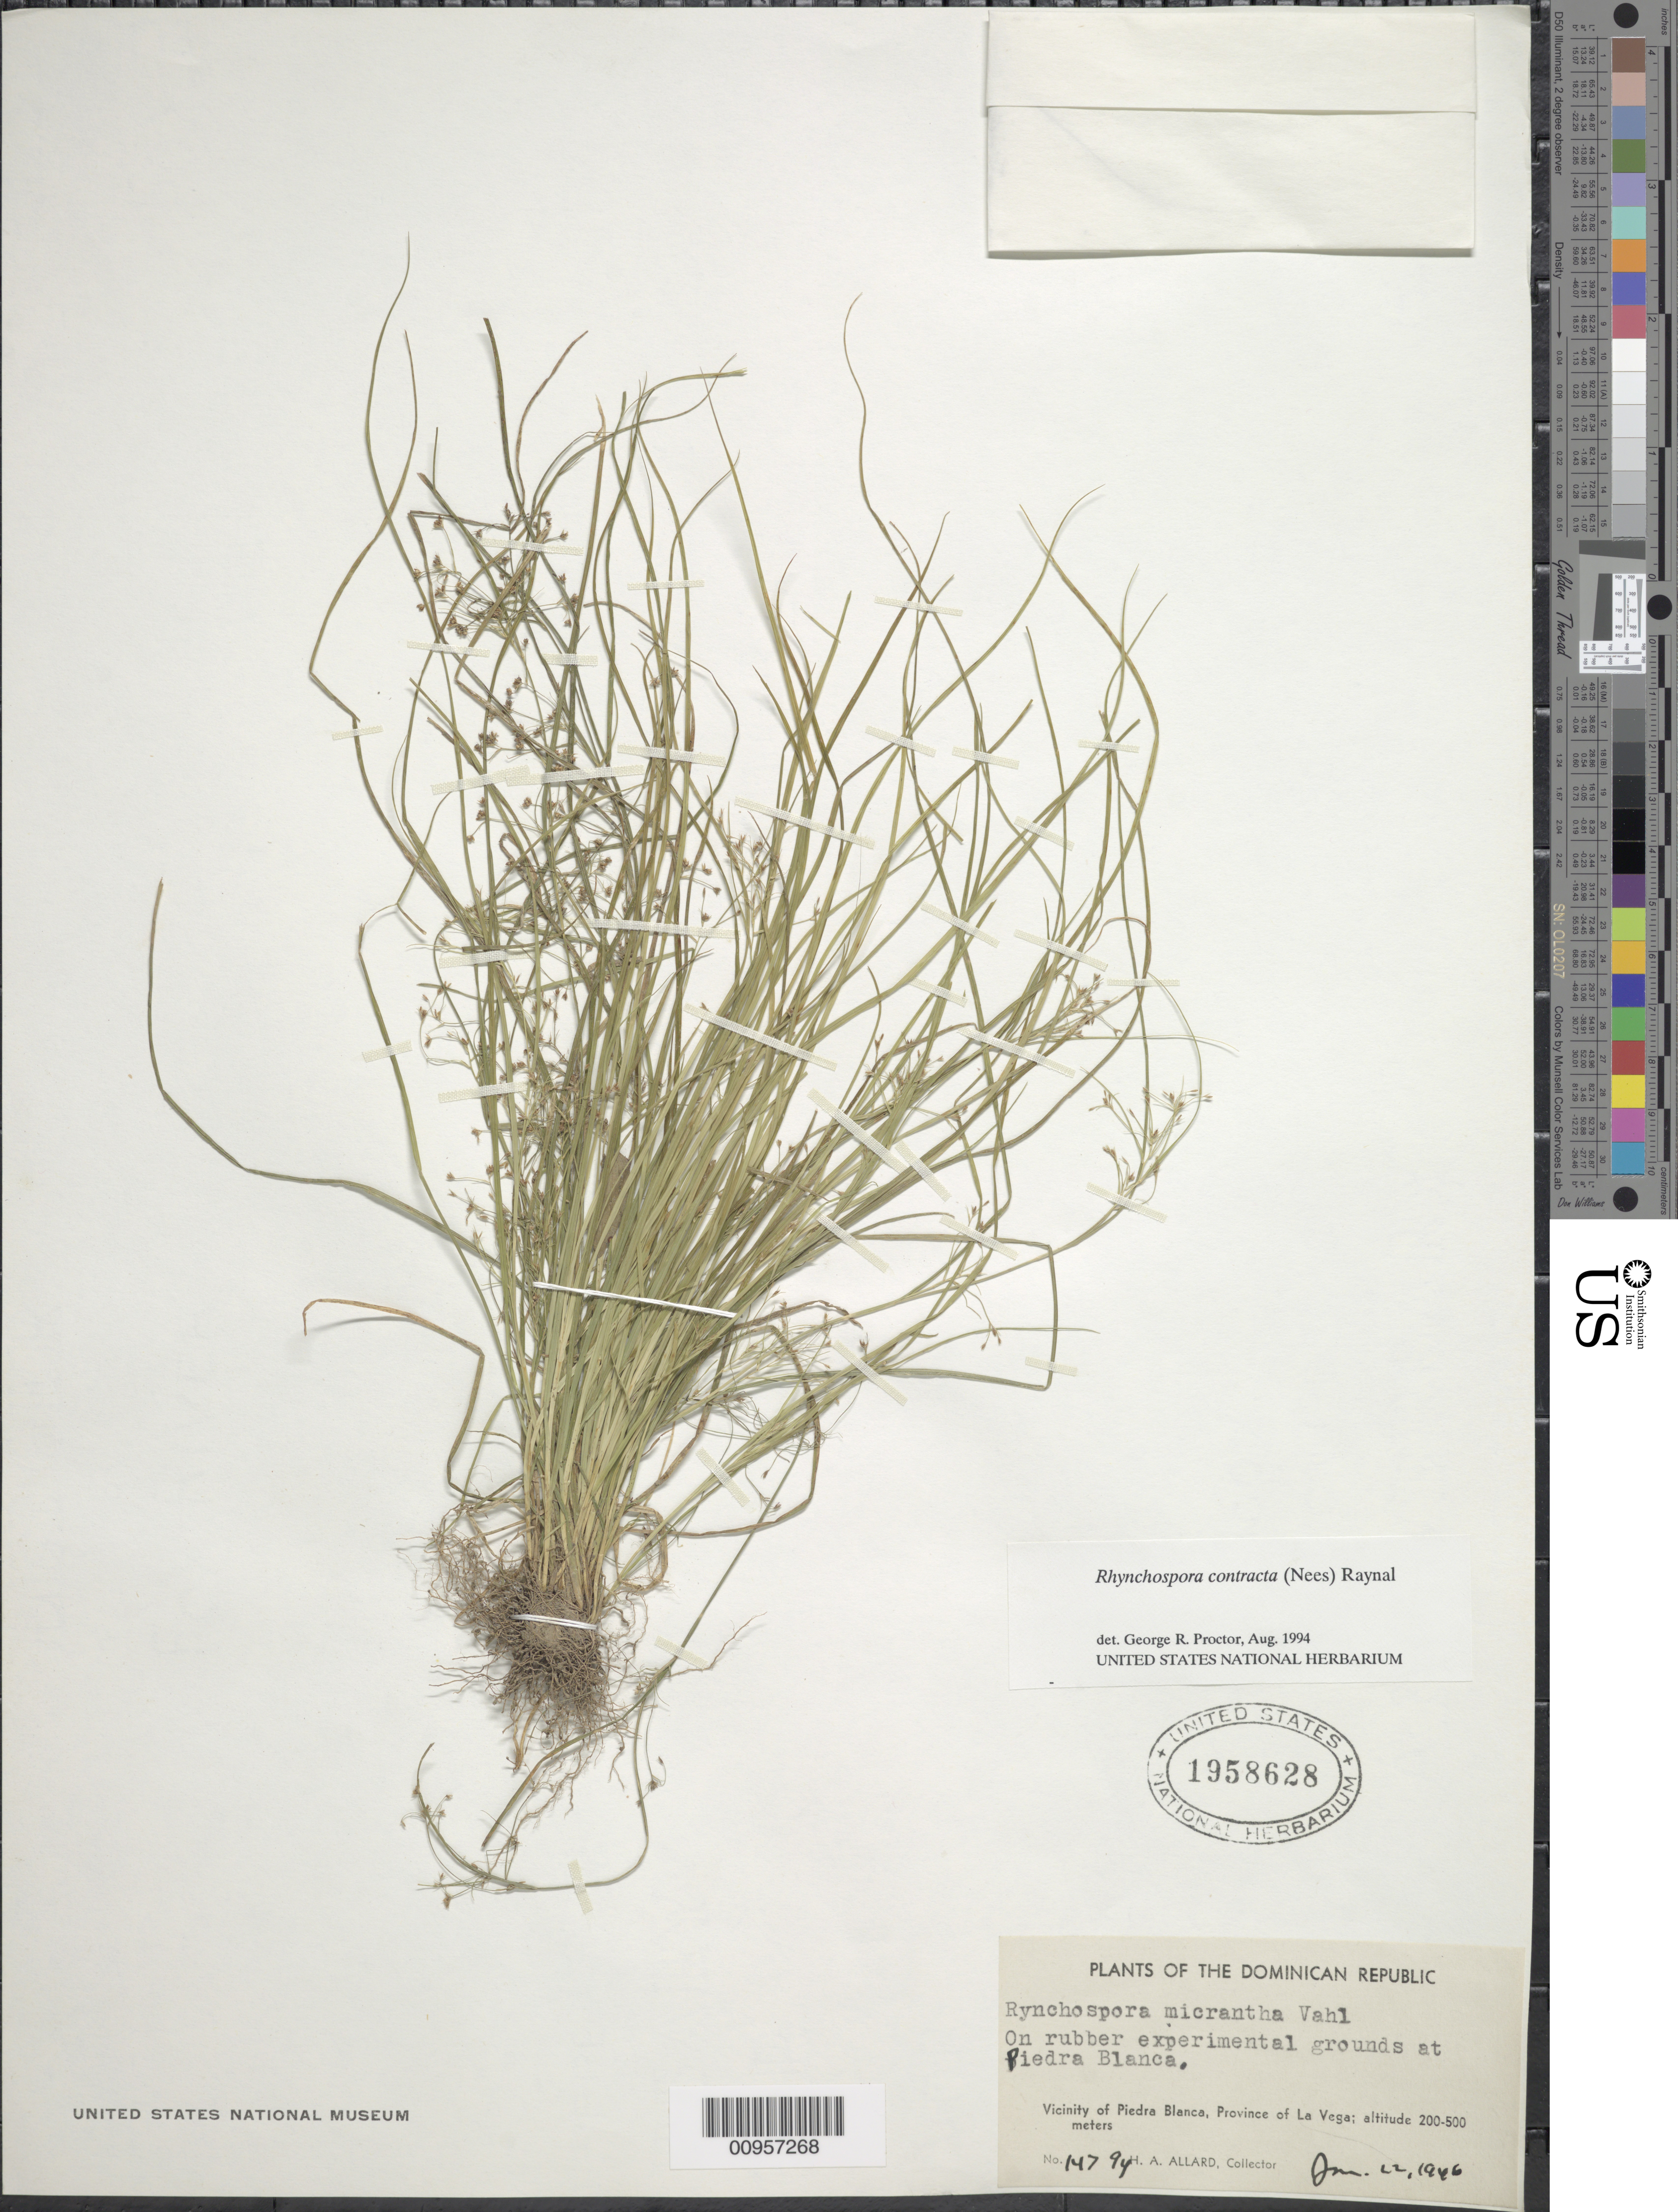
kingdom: Plantae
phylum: Tracheophyta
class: Liliopsida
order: Poales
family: Cyperaceae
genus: Rhynchospora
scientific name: Rhynchospora contracta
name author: (Nees) J. Raynal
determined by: Proctor, G. R.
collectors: H. A. Allard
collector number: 14794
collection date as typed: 22 Jan 1946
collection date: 1946-01-22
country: Dominican Republic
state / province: La Vega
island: Hispaniola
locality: Vicinity of Piedra Blanca, on rubber experimental grounds at Piedra Blanca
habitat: On rubber experimental grounds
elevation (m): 200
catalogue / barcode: US 1958628